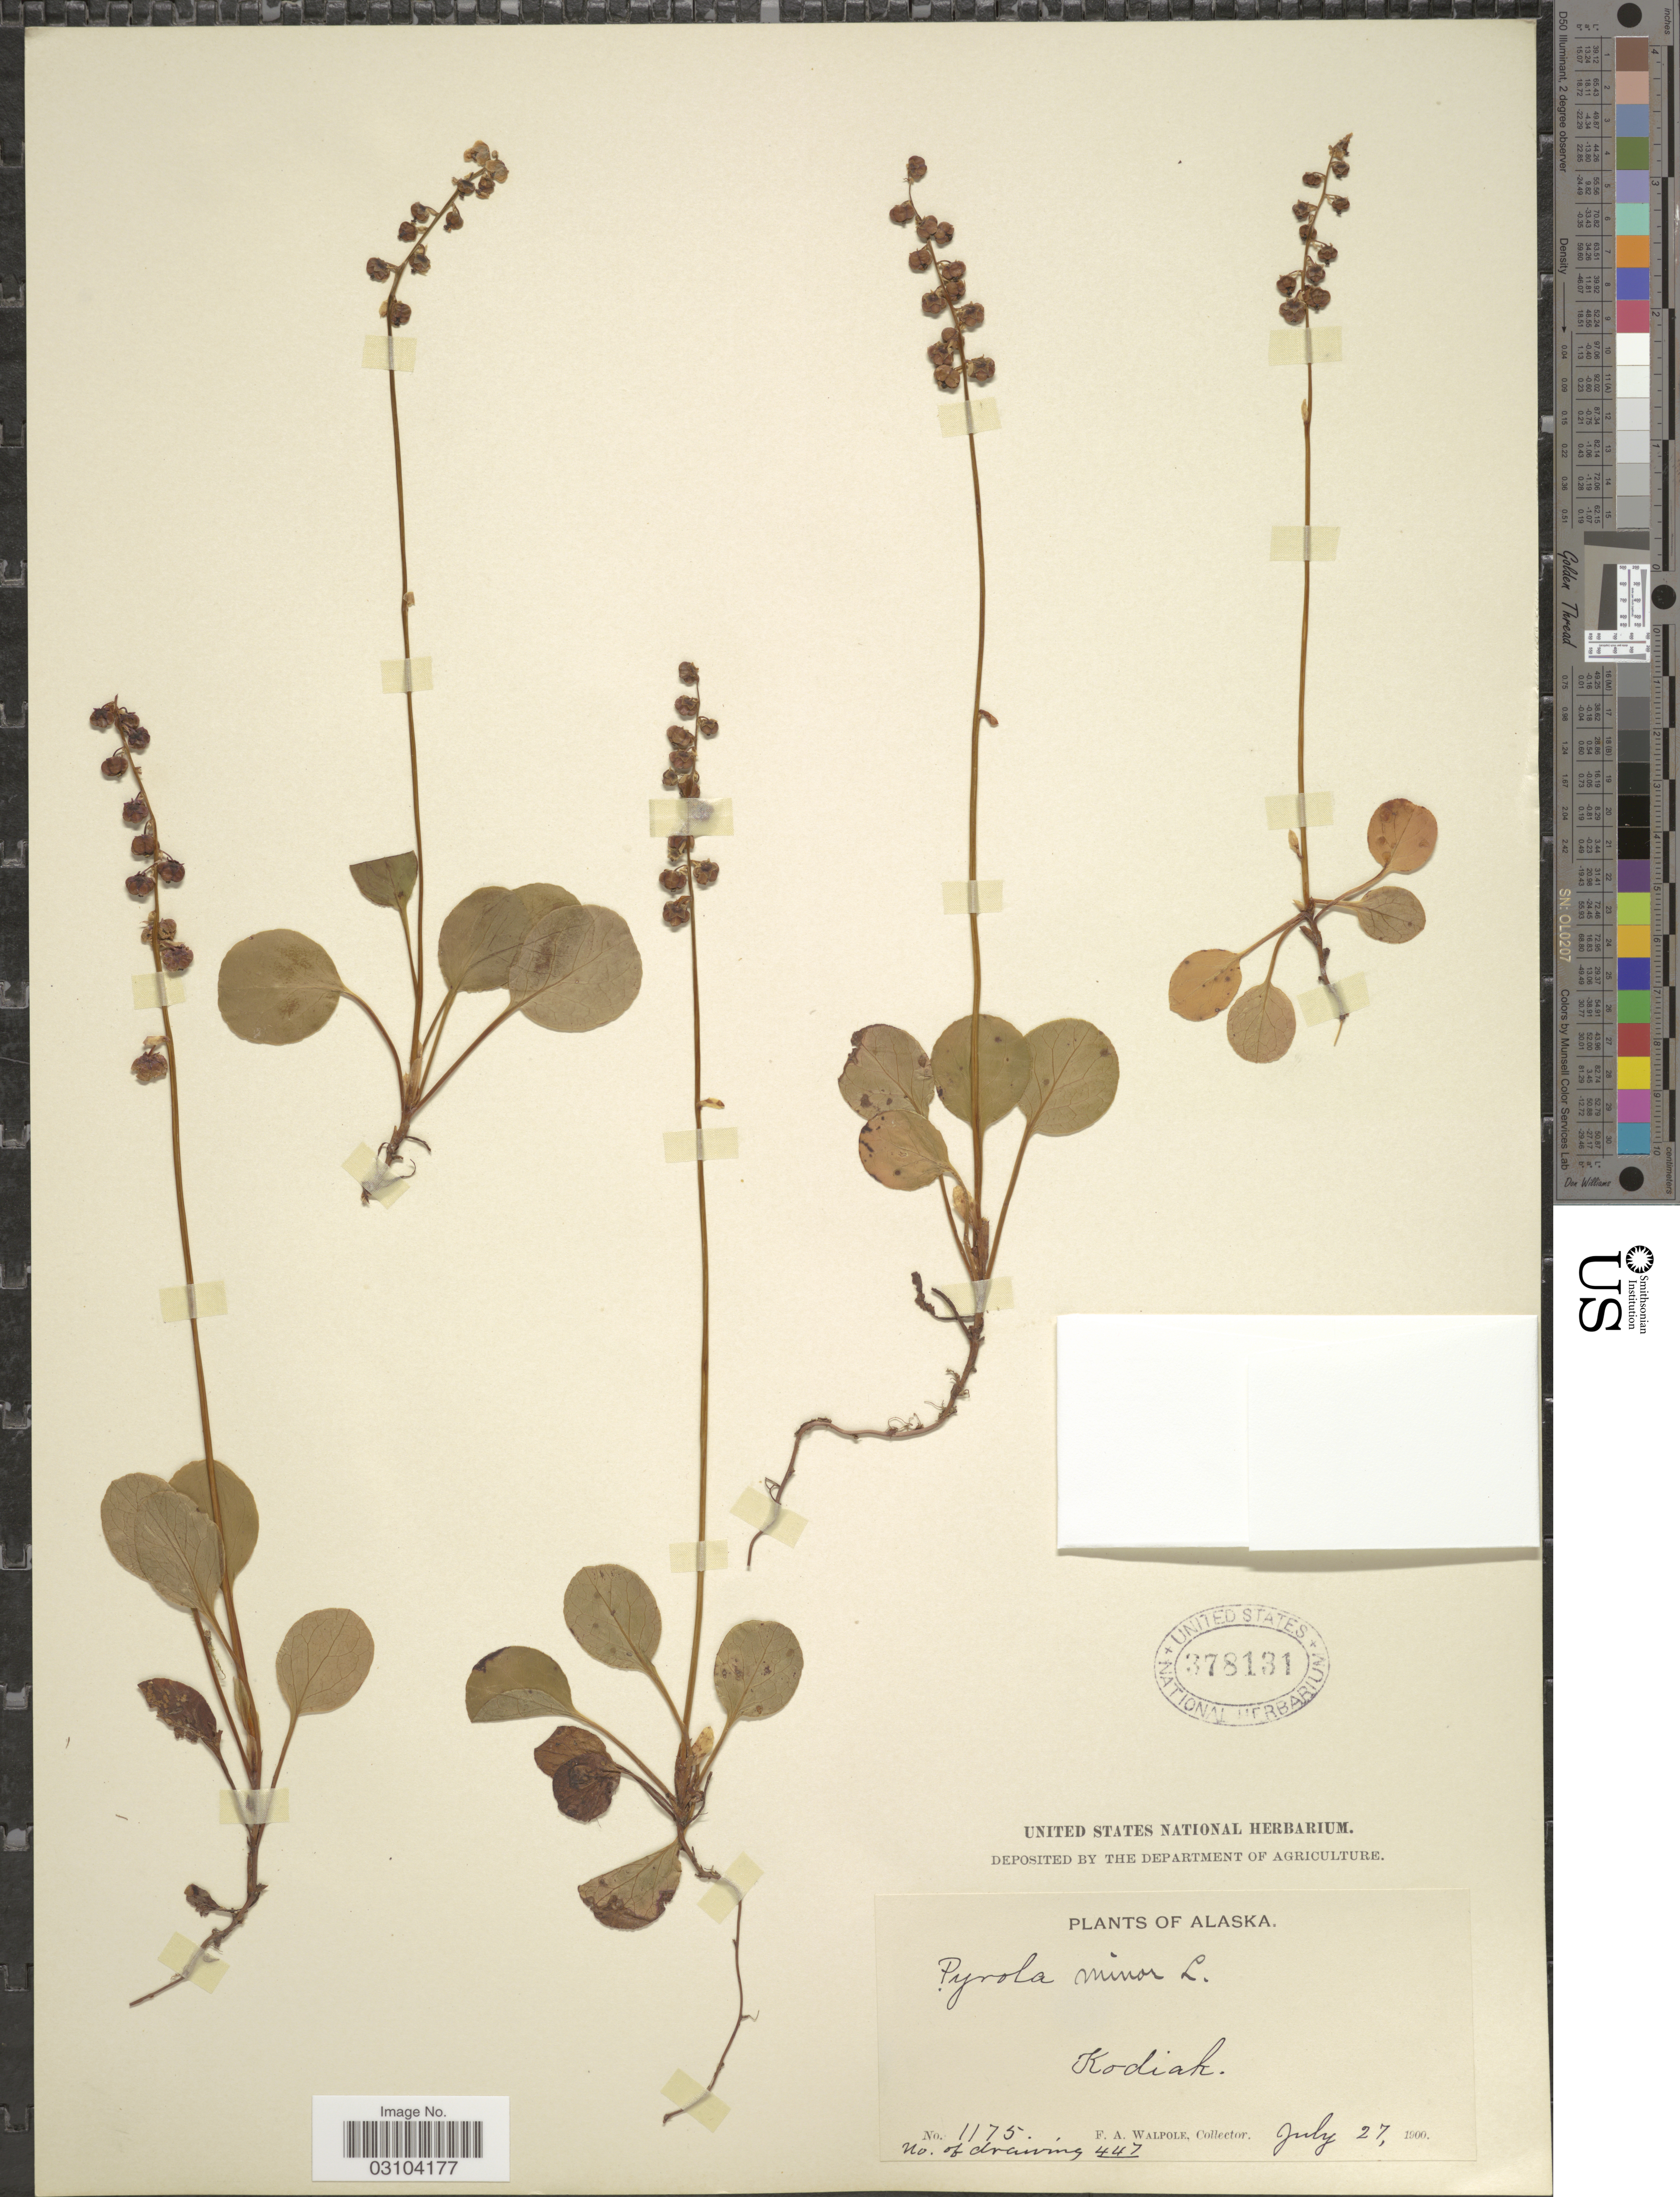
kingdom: Plantae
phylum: Tracheophyta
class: Magnoliopsida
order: Ericales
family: Ericaceae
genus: Pyrola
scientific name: Pyrola minor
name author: L.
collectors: F. Walpole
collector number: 1175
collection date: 1900-07-27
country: United States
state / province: Alaska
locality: Kodiak.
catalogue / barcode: US 378131